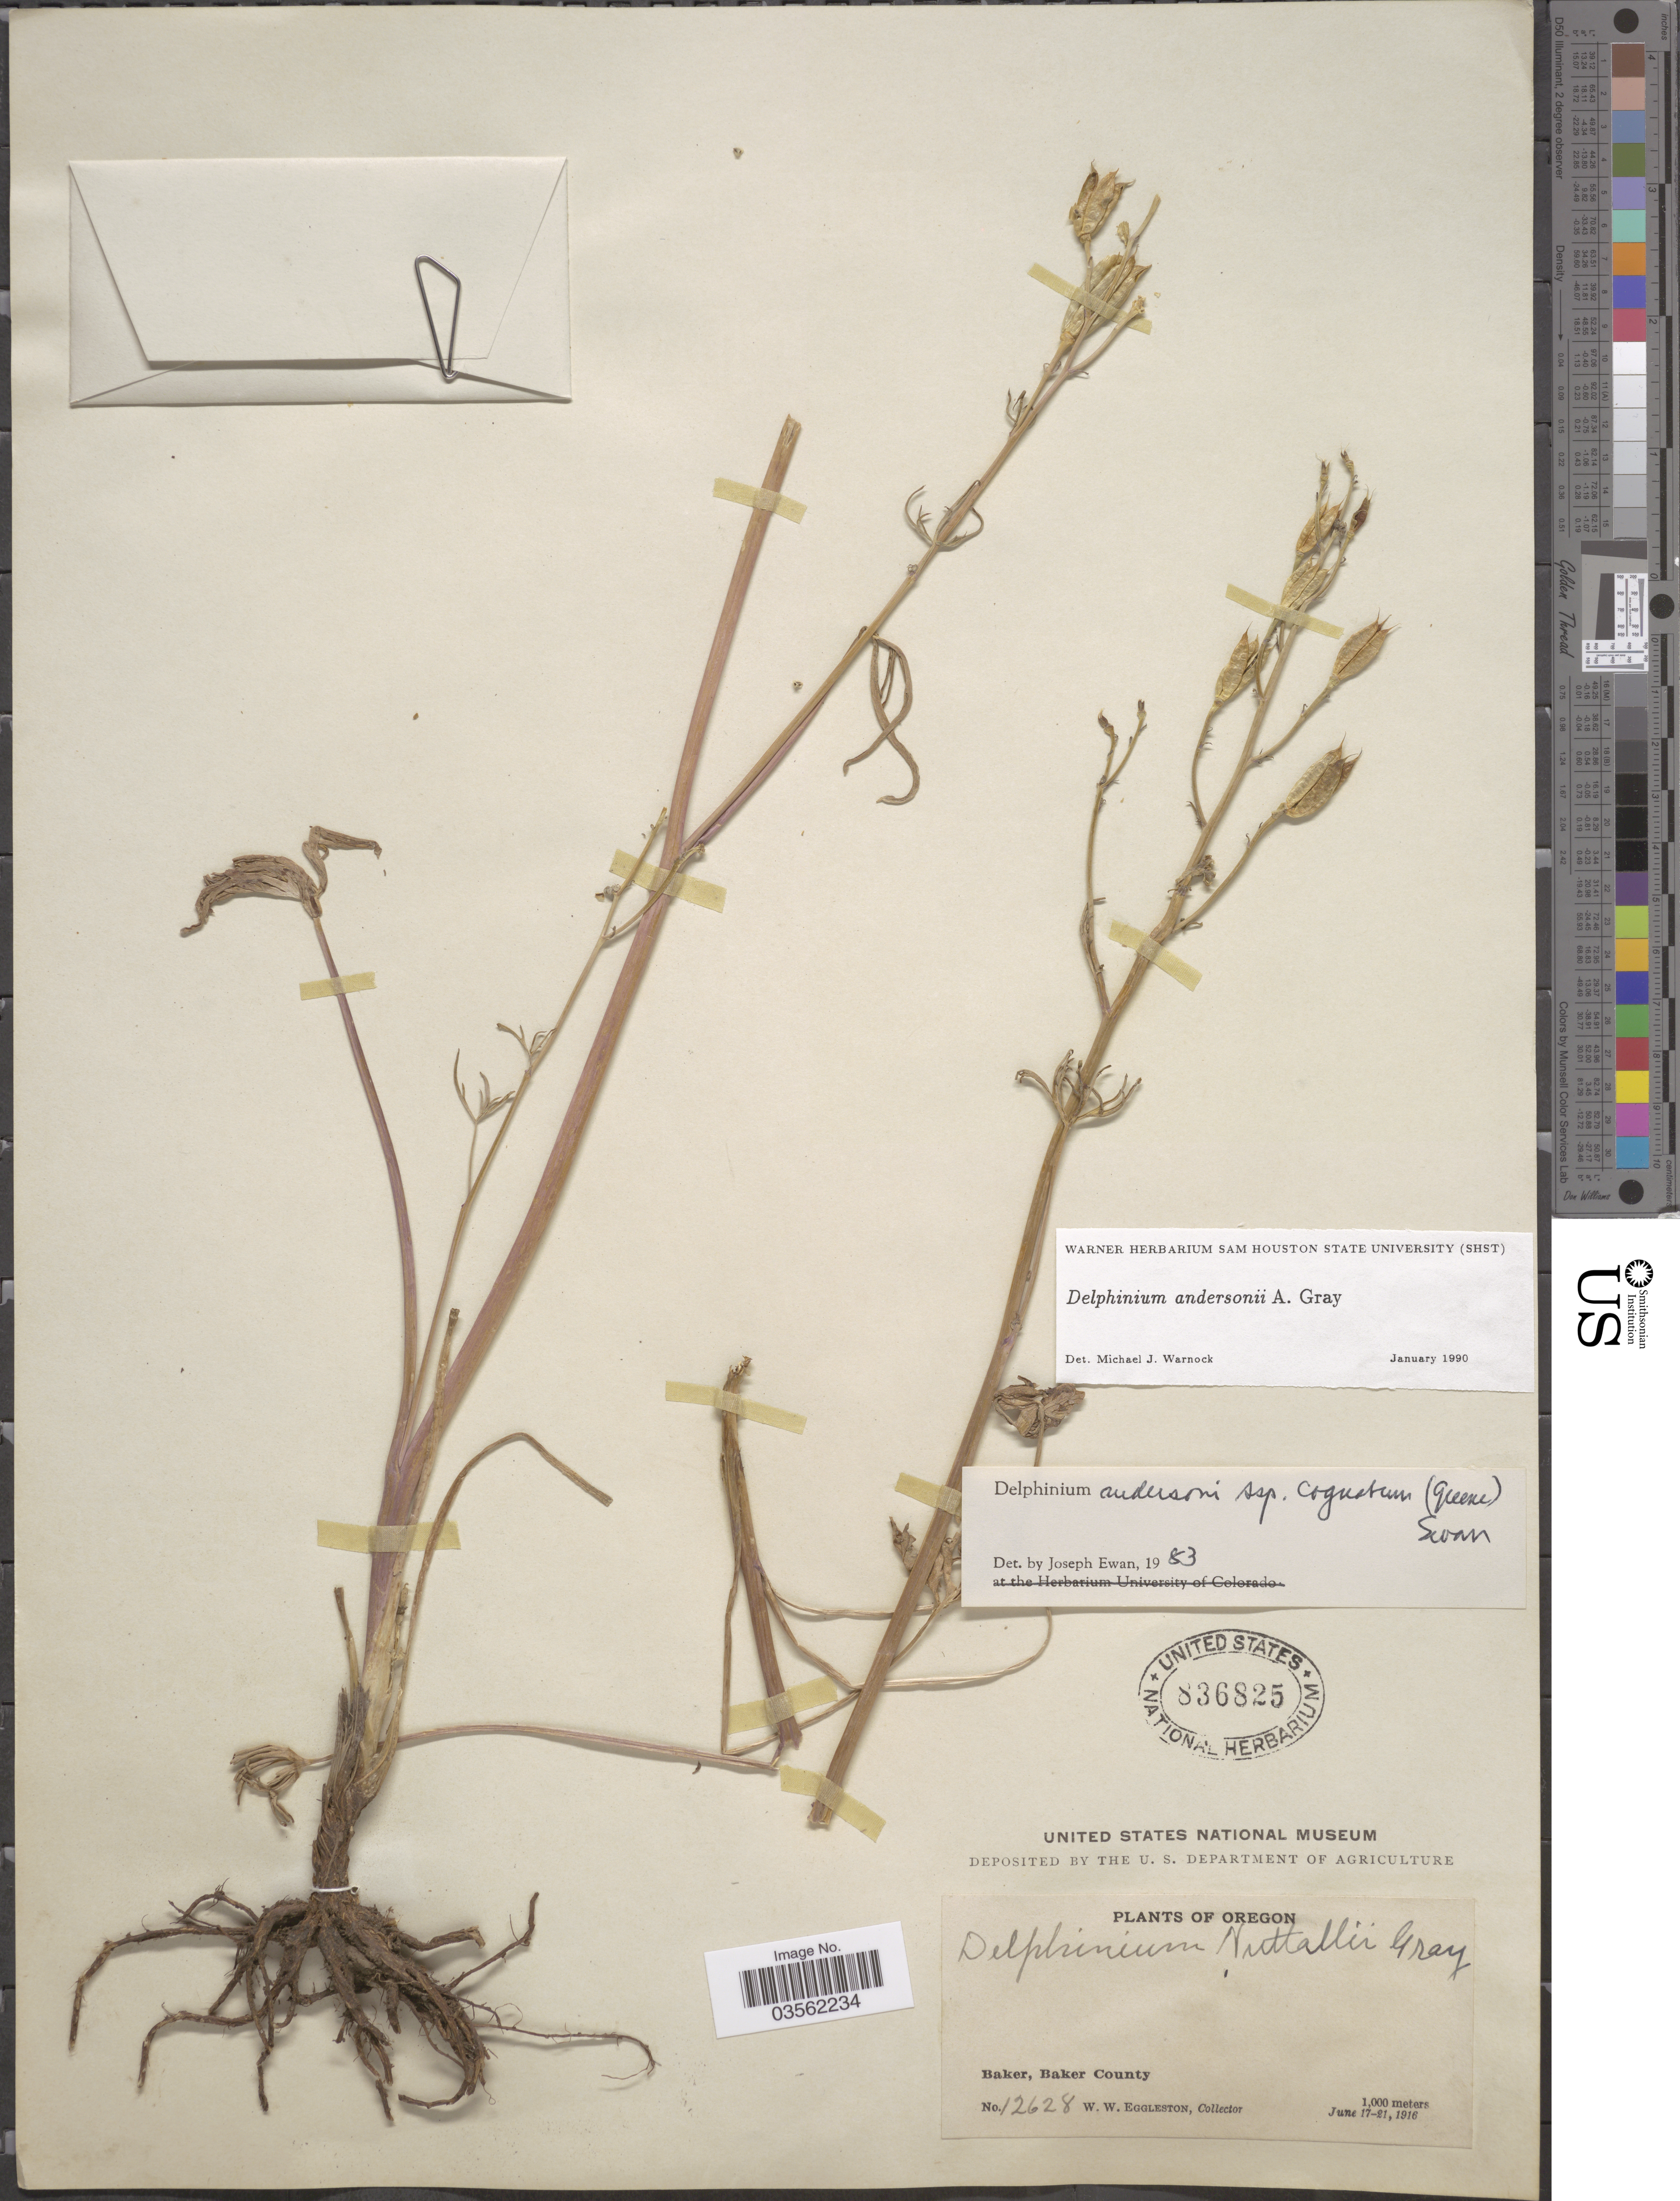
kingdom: Plantae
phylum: Tracheophyta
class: Magnoliopsida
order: Ranunculales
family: Ranunculaceae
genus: Delphinium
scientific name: Delphinium andersonii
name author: A. Gray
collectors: W. W. Eggleston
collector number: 12628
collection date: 1916-06-17/1916-06-21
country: United States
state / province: Oregon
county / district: Baker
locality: Baker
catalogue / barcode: US 836825